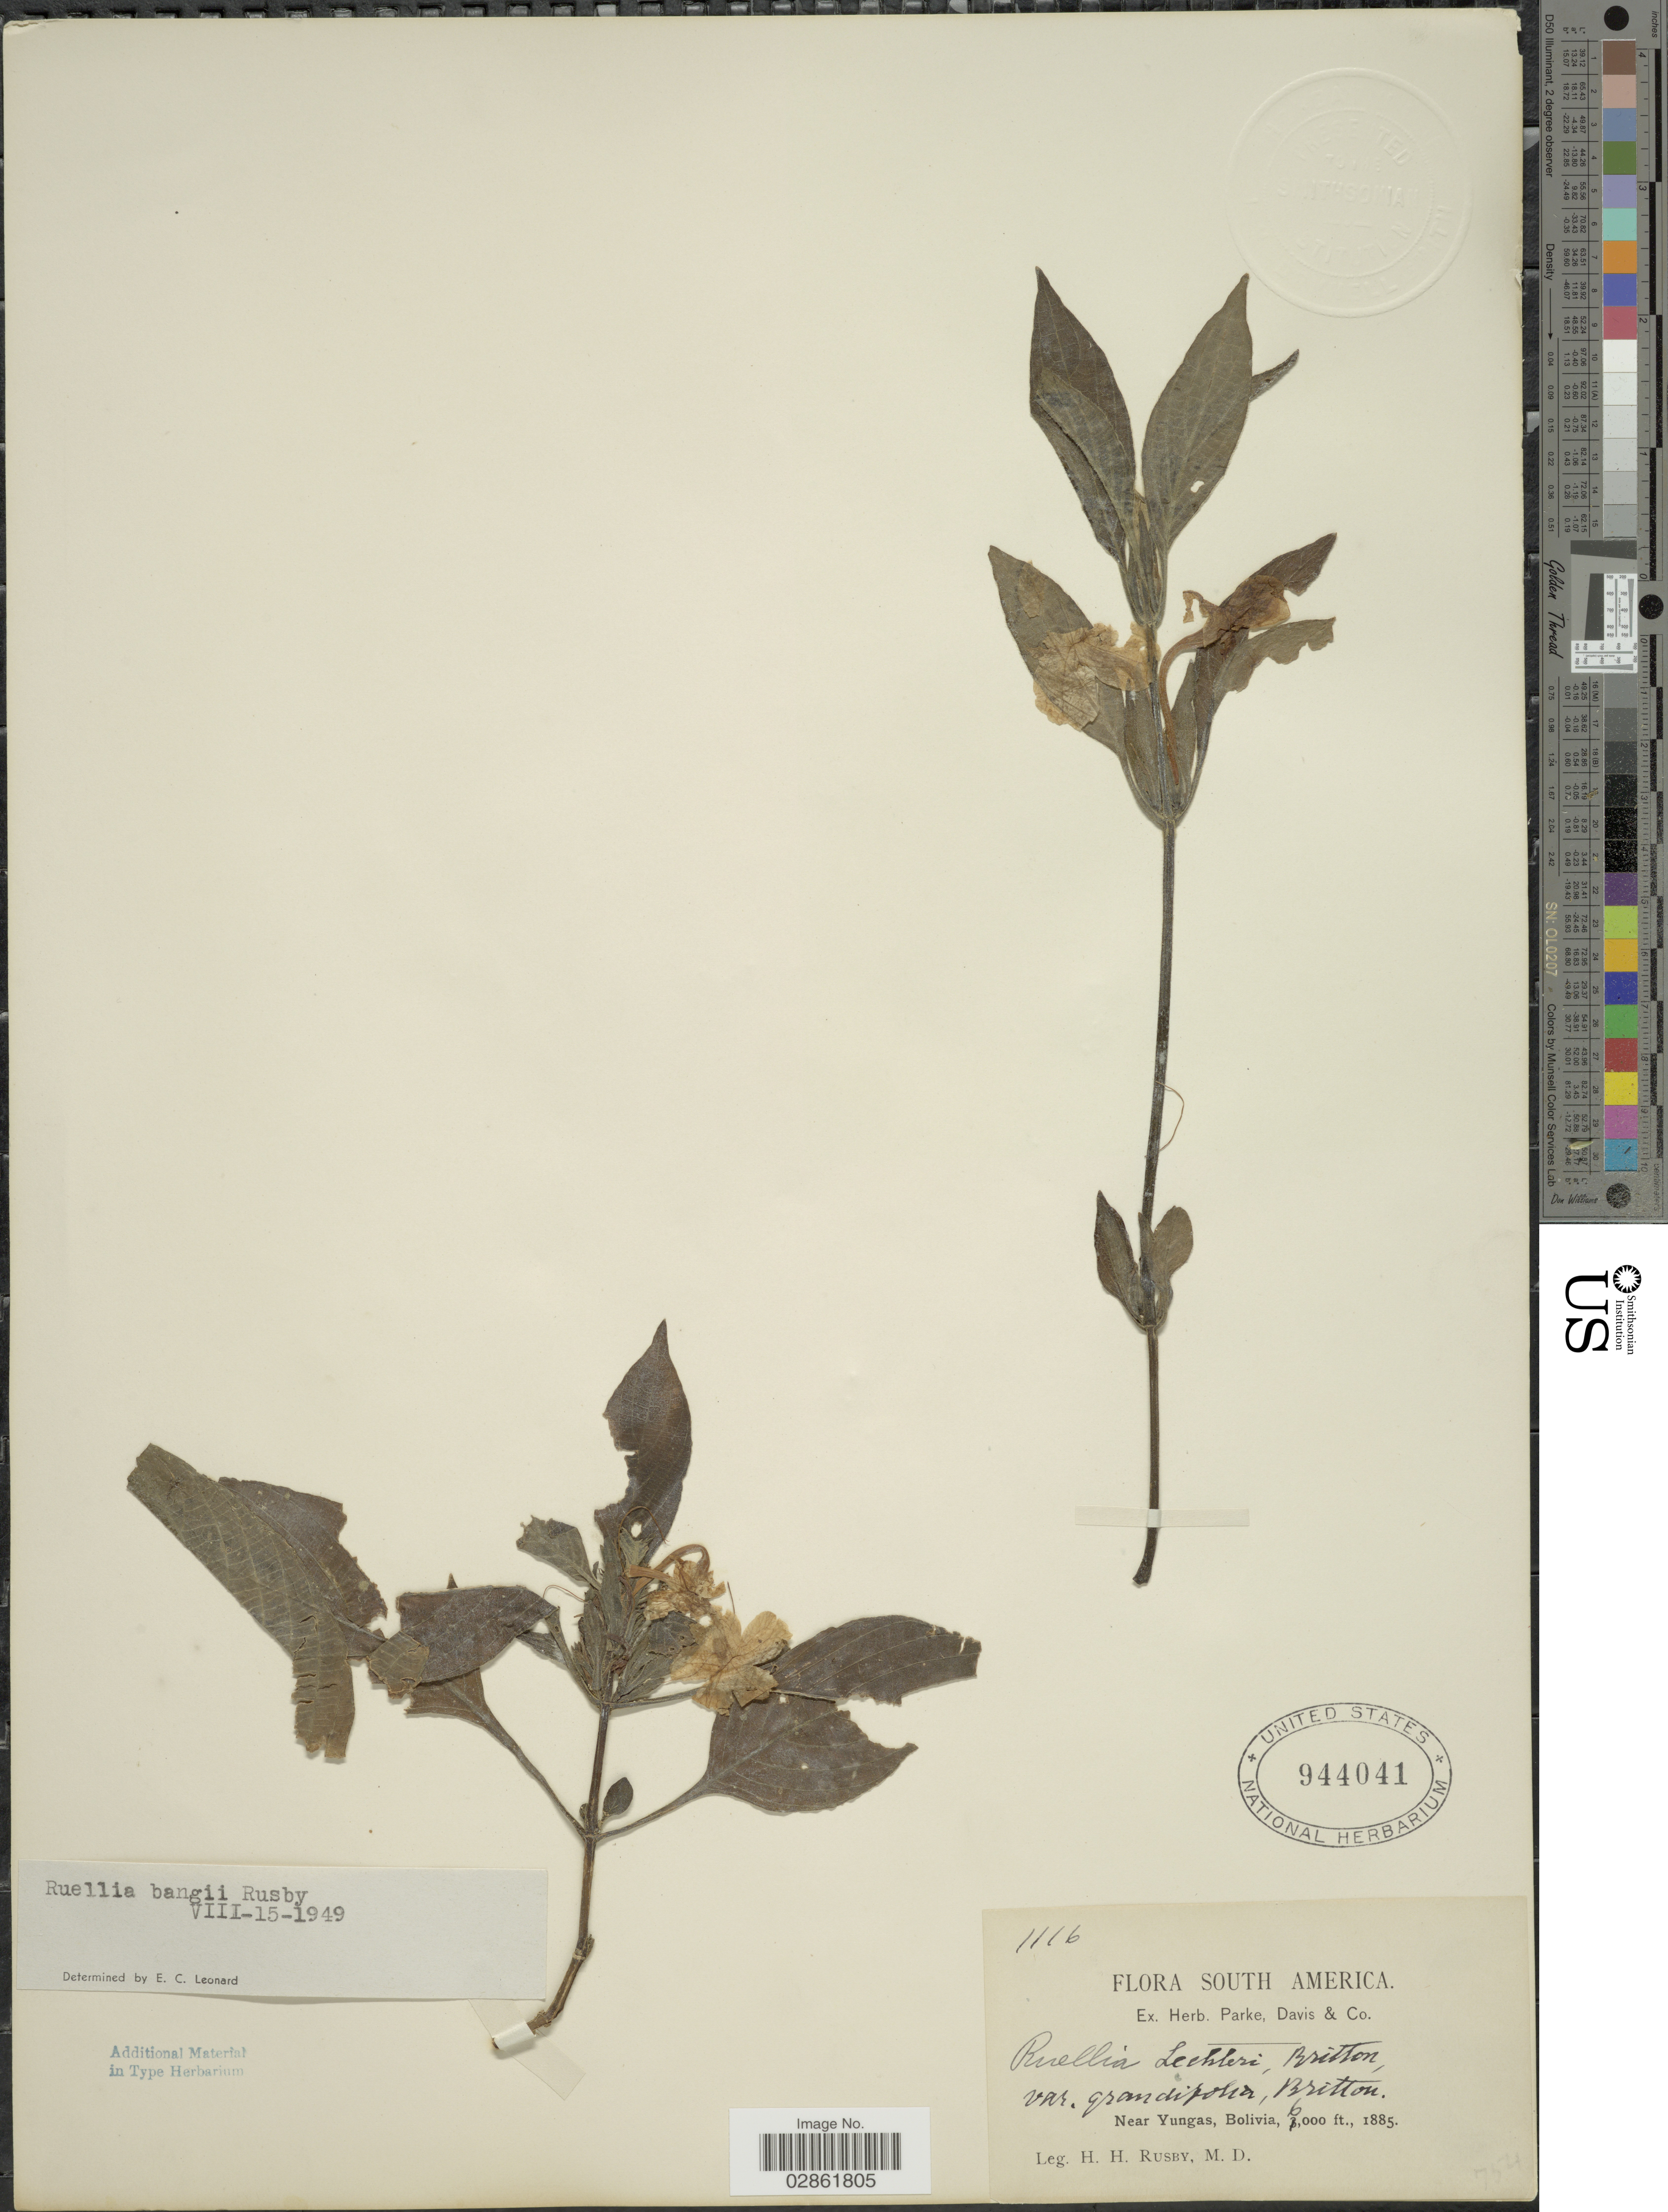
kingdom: Plantae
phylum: Tracheophyta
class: Magnoliopsida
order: Lamiales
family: Acanthaceae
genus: Ruellia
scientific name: Ruellia puri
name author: Mart. ex Nees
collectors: H. H. Rusby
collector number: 1116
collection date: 1885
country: Bolivia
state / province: La Paz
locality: Near Yungas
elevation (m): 1829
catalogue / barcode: US 944041